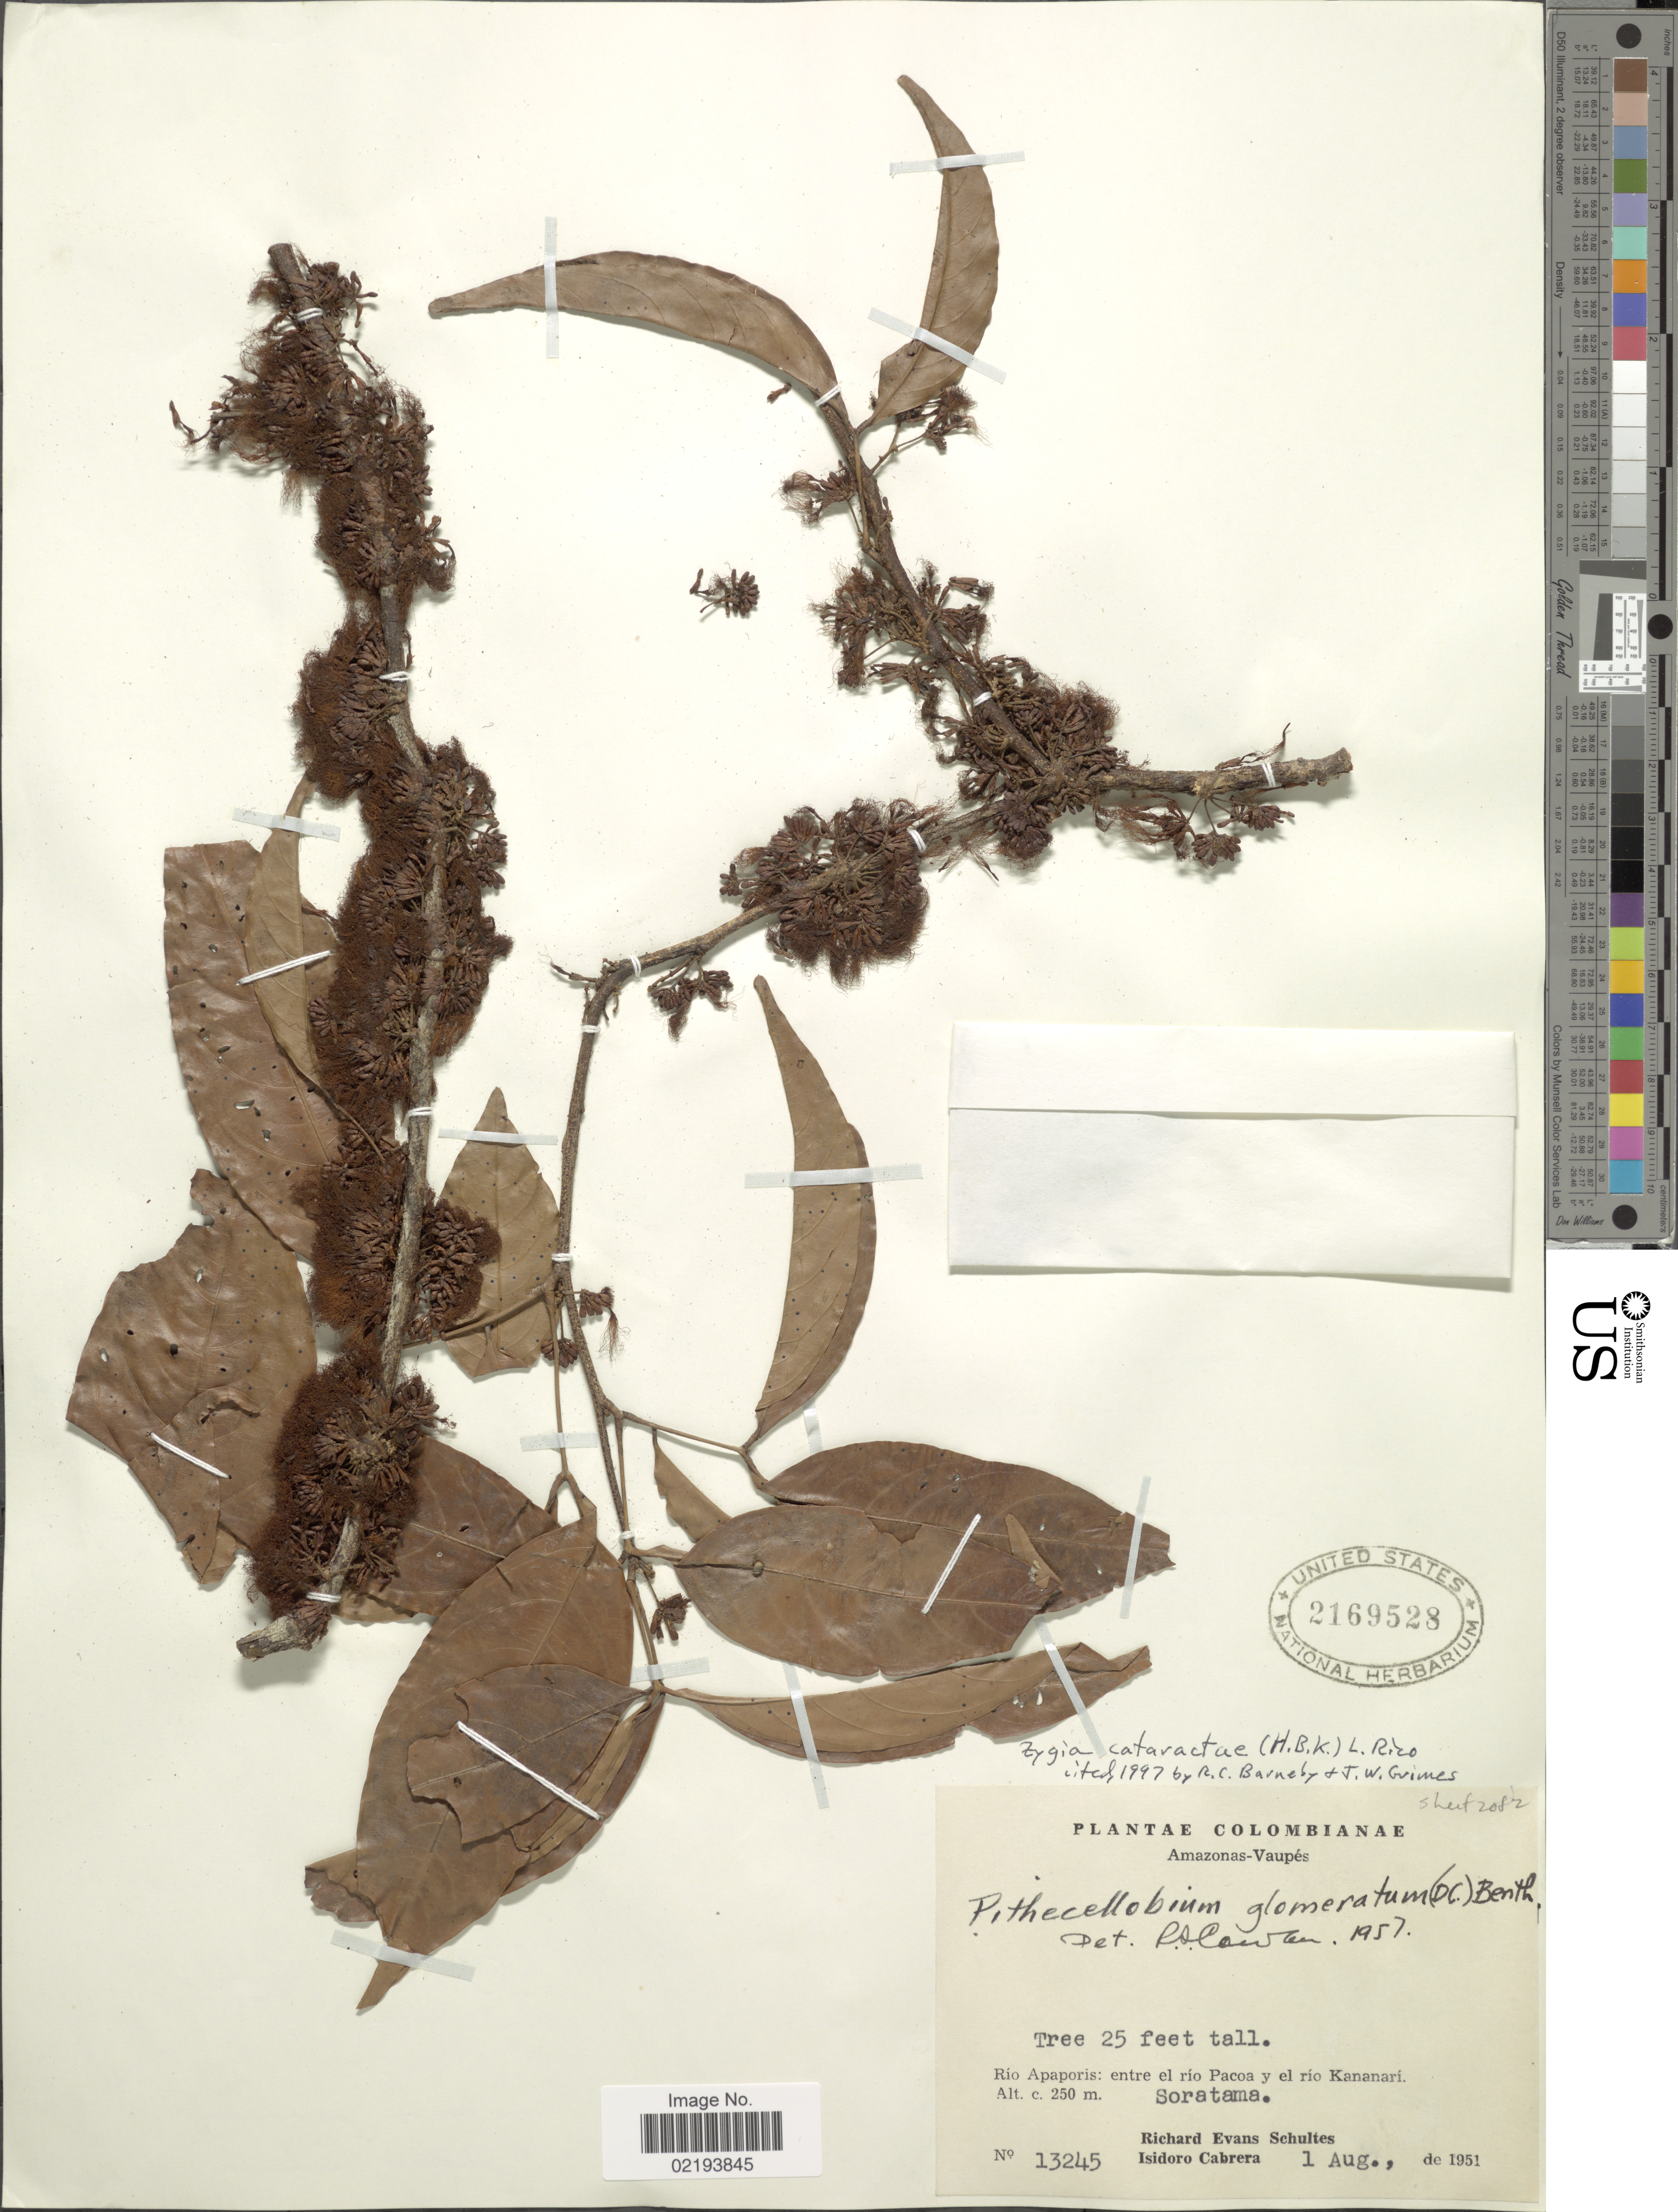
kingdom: Plantae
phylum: Tracheophyta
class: Magnoliopsida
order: Fabales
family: Fabaceae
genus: Zygia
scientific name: Zygia cataractae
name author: (Kunth) L. Rico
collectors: R. E. Schultes & I. Cabrera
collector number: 13245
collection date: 1951-08-01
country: Colombia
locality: Amazonas-Vaupés, Río Apaporis: entre el río Pacoa y el río Kananari, Soratama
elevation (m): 250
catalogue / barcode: US 2169528